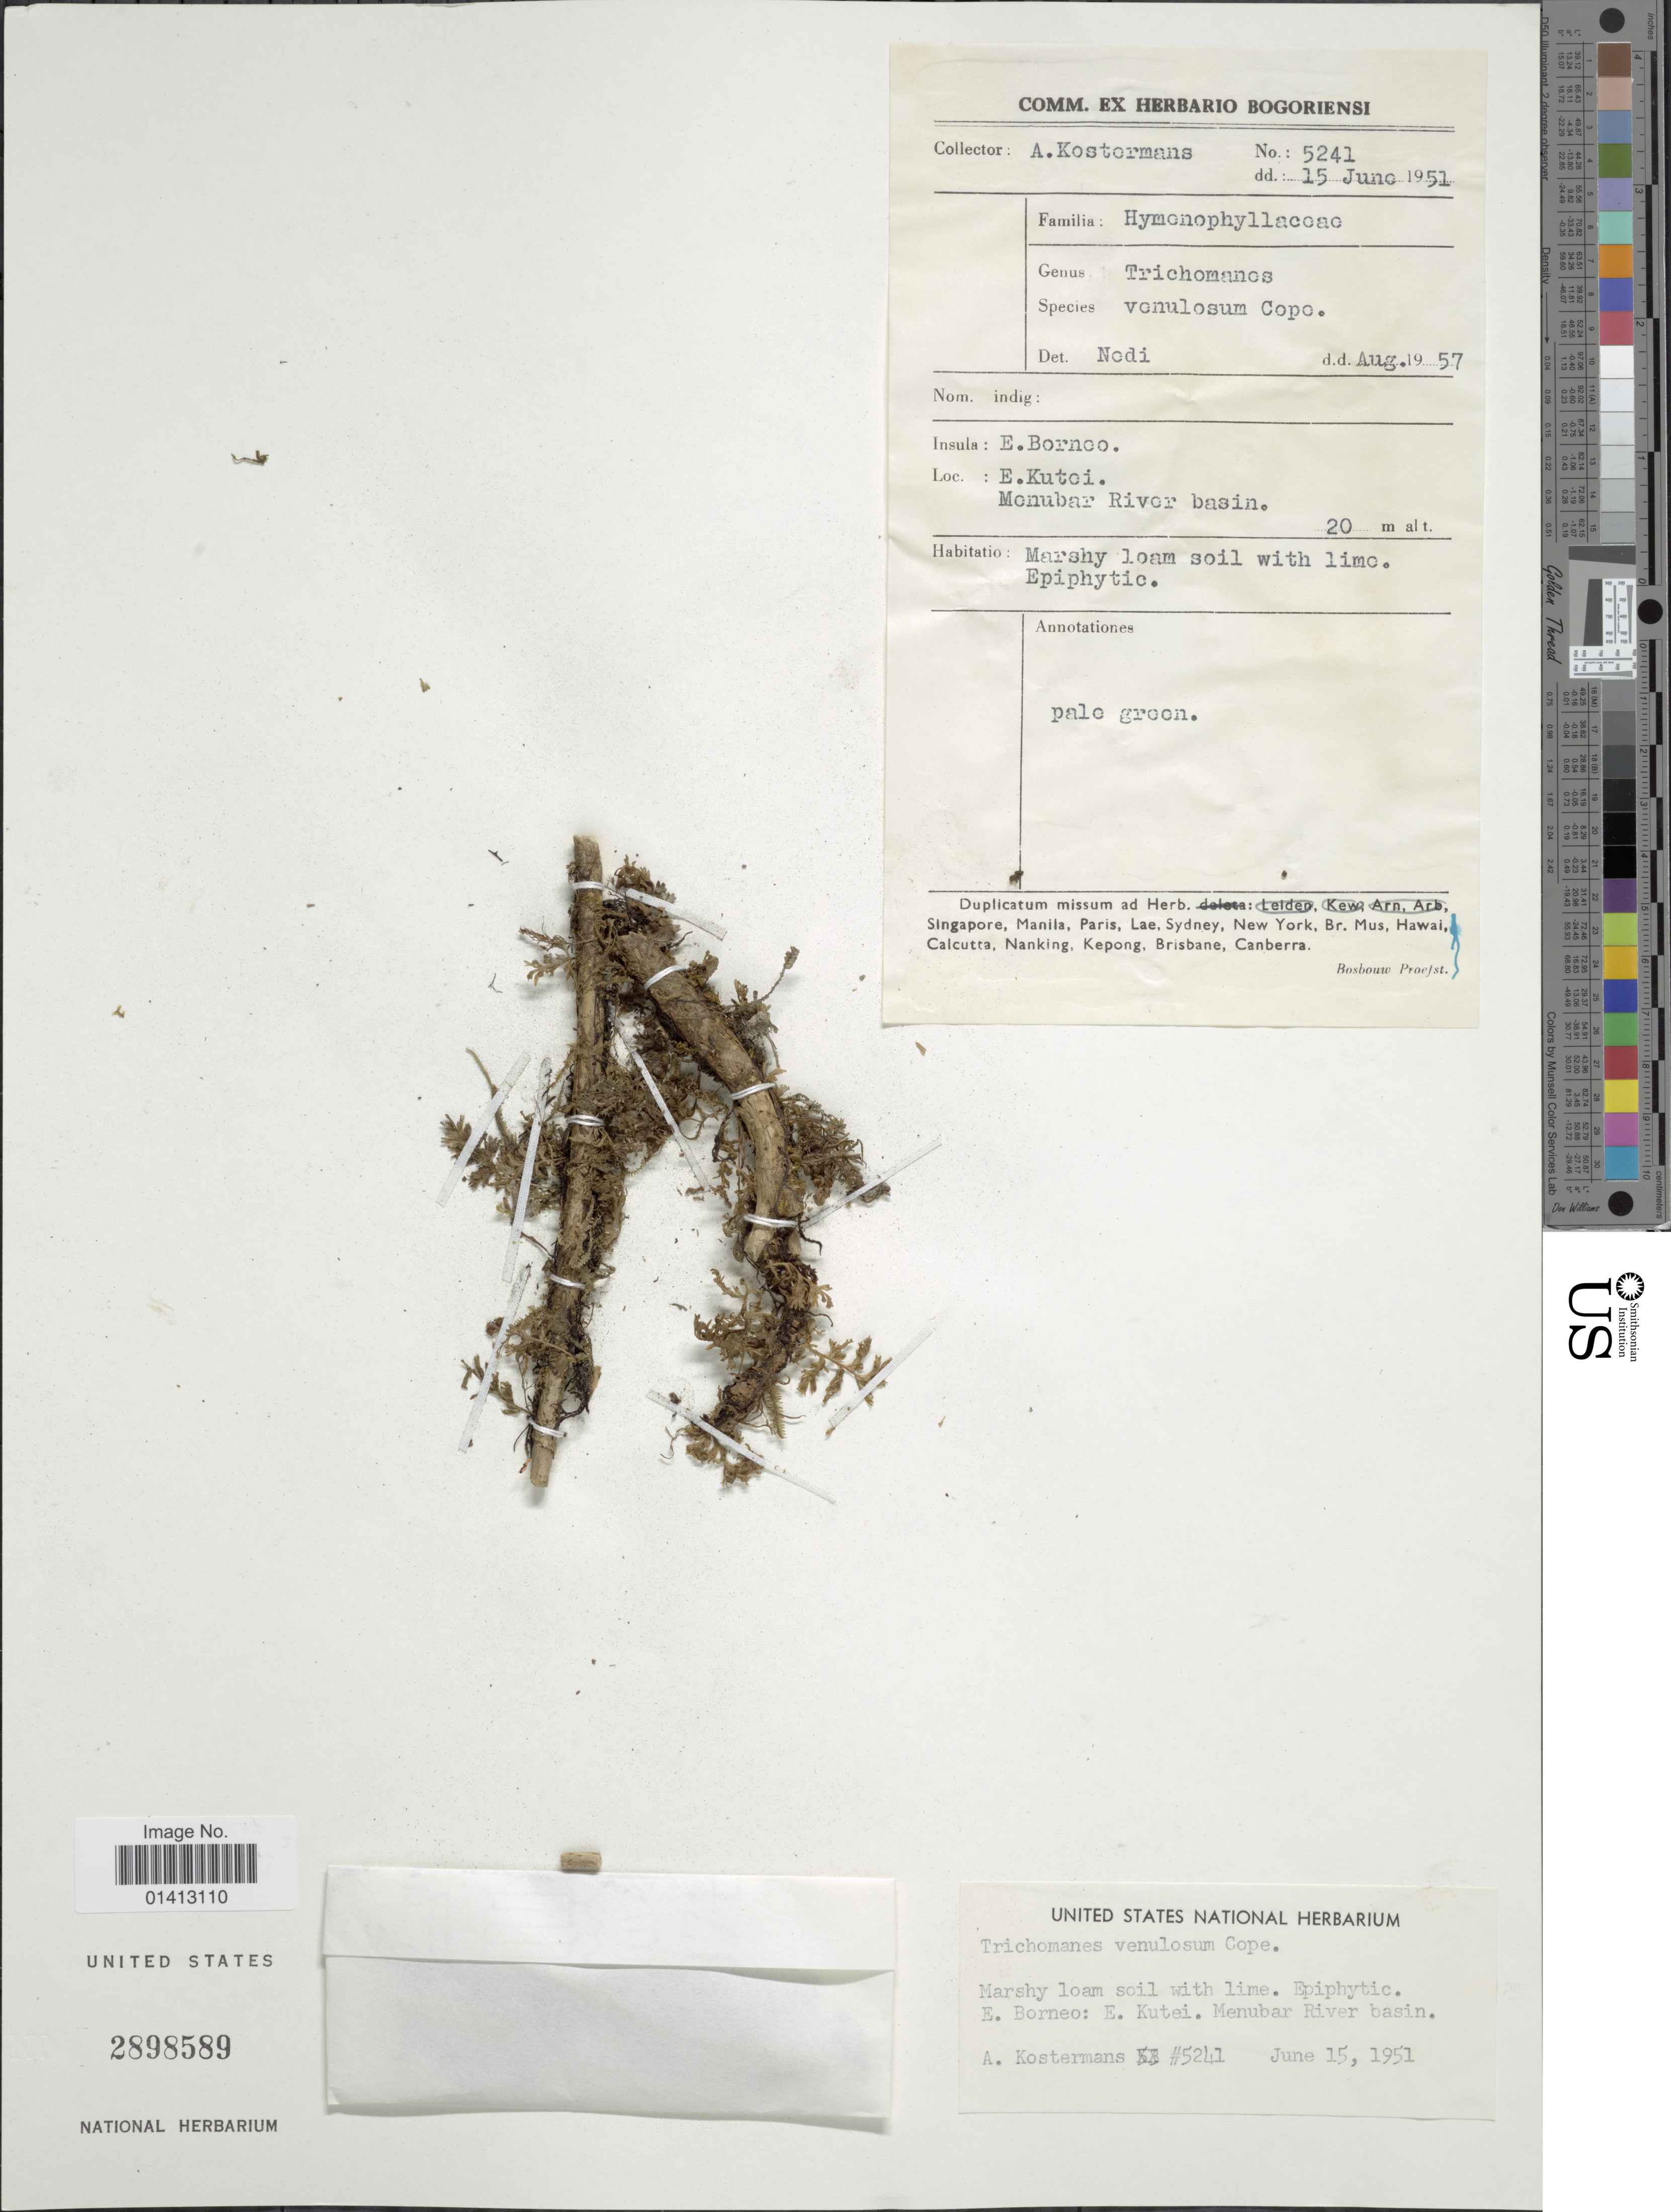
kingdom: Plantae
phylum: Tracheophyta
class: Polypodiopsida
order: Hymenophyllales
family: Hymenophyllaceae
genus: Crepidomanes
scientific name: Crepidomanes venulosum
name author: (Rosenst.) Copel.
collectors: A. J. G. Kostermans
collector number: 5241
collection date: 1951-06-15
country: Indonesia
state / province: Kalimantan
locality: Insula: E borneo, Kutei Monubar River Basin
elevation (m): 20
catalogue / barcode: US 2898589